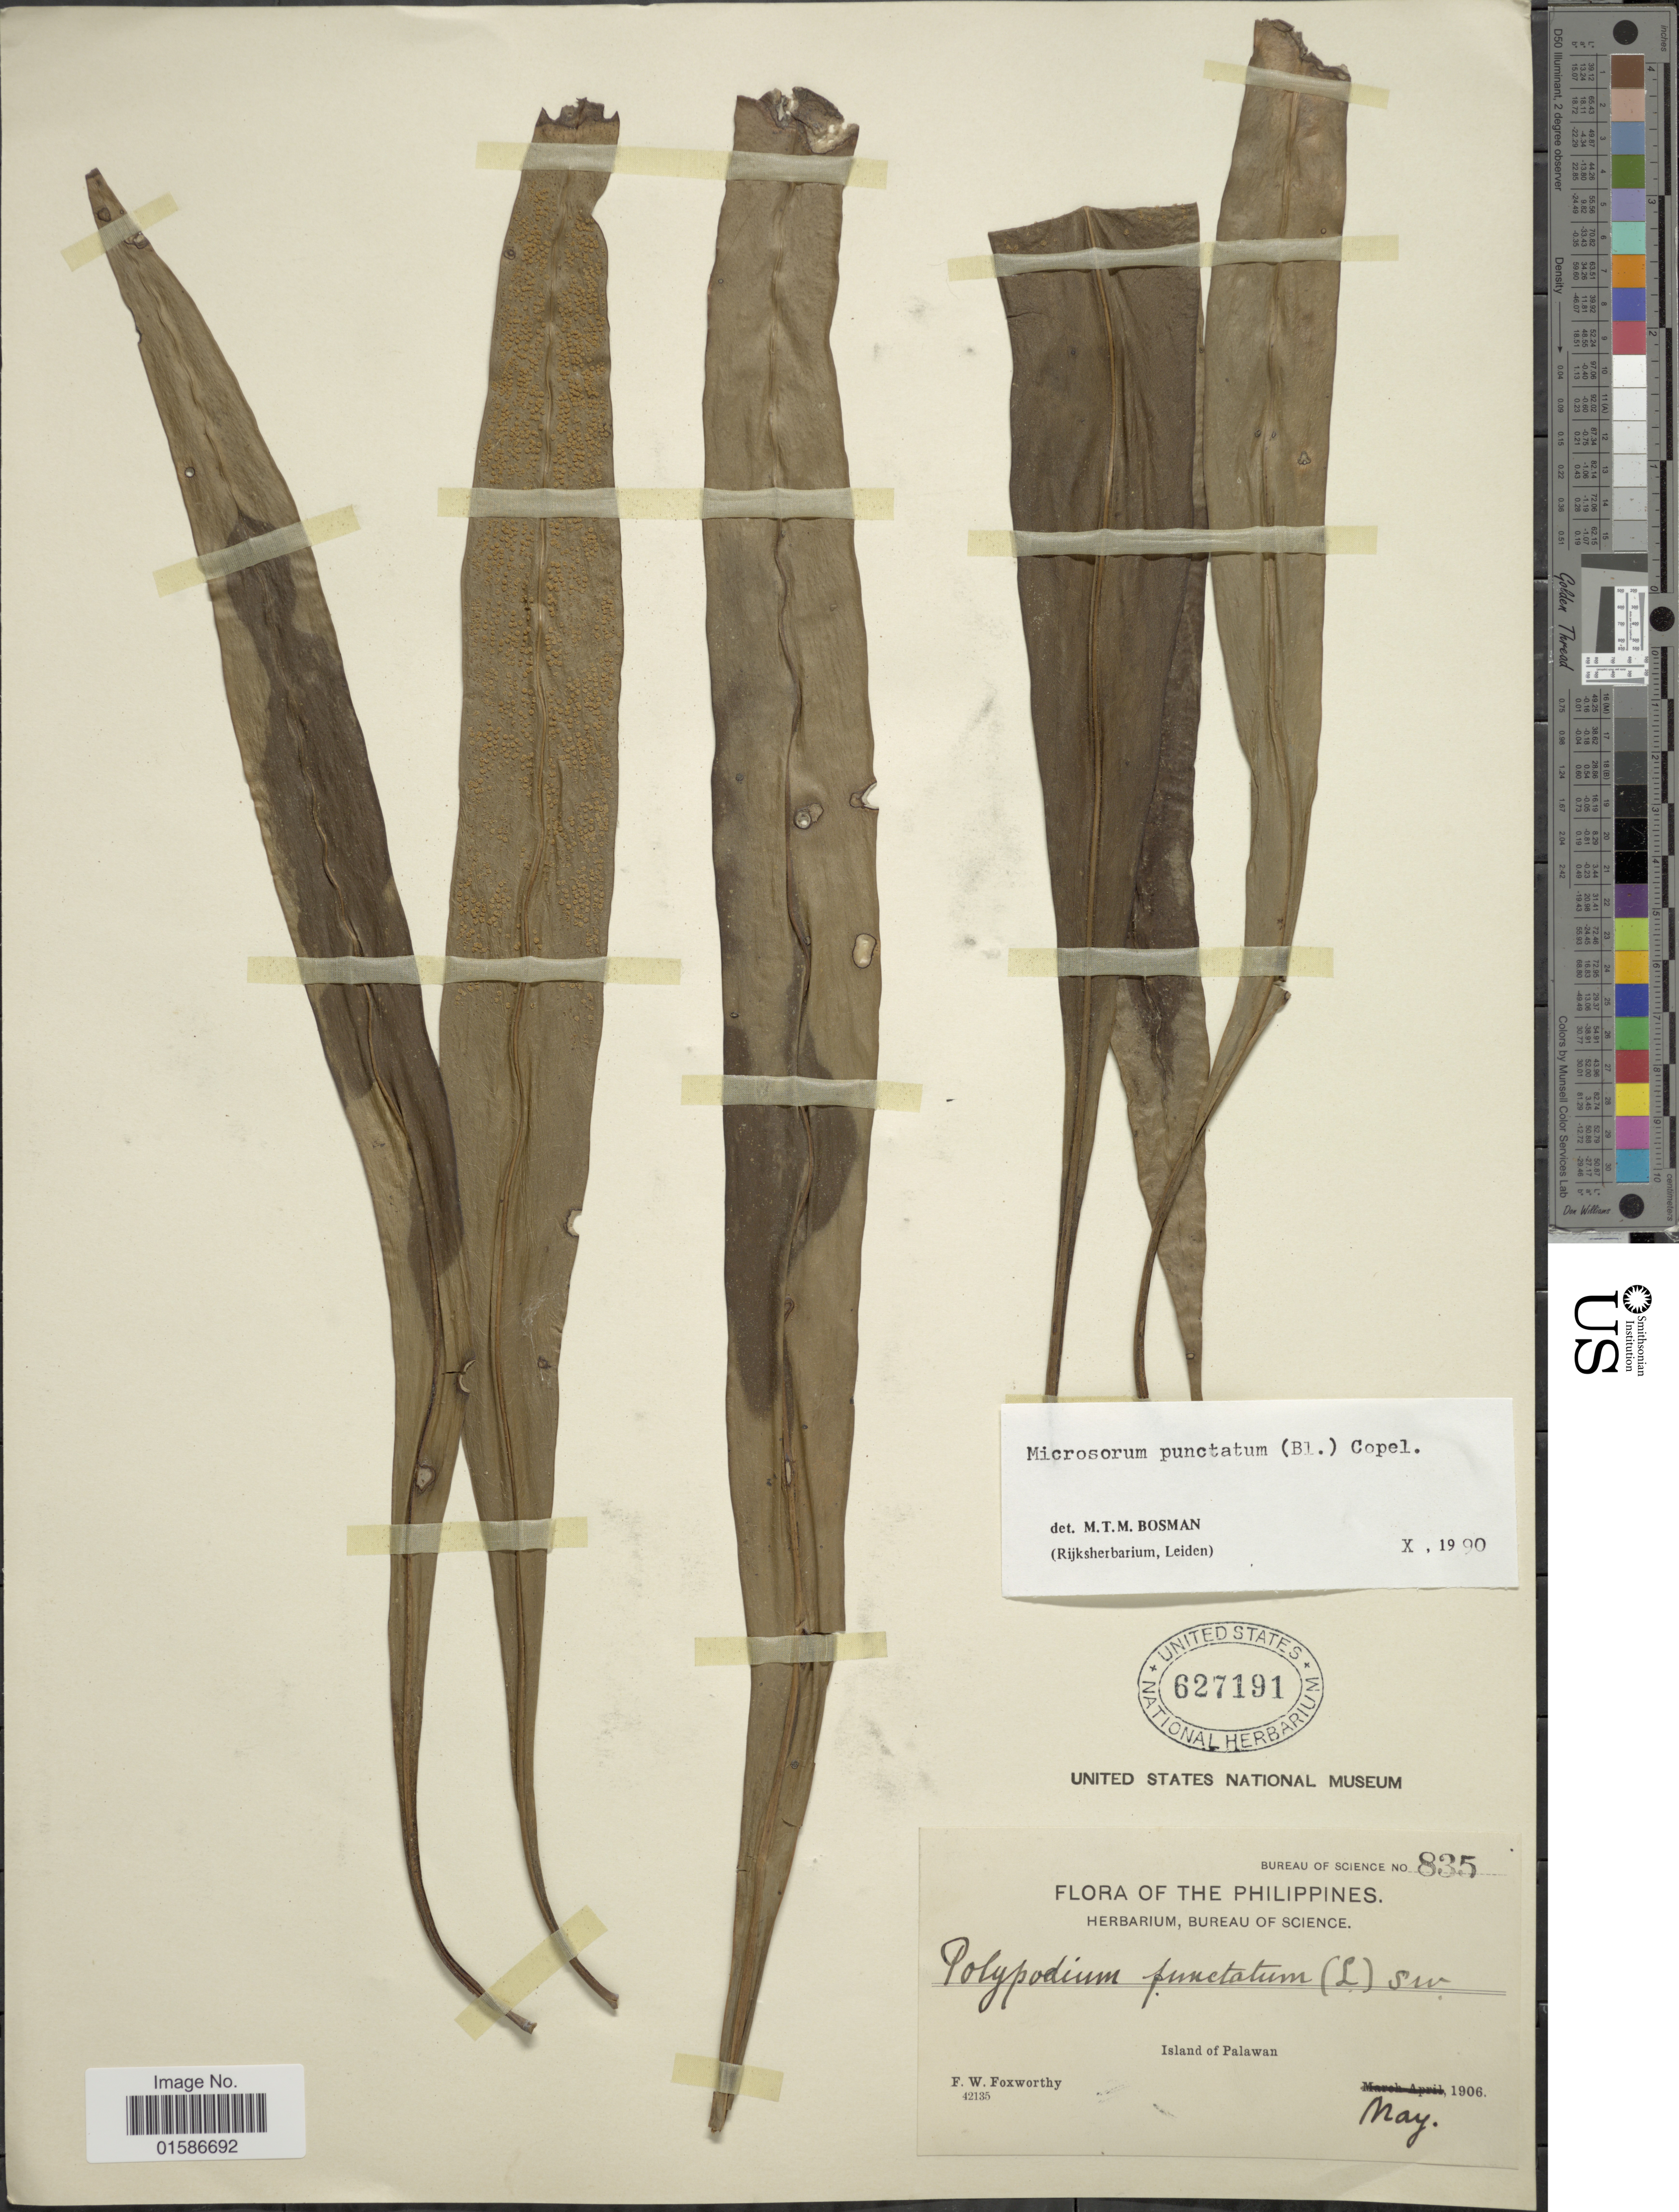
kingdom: Plantae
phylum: Tracheophyta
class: Polypodiopsida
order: Polypodiales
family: Polypodiaceae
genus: Microsorum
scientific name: Microsorum punctatum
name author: (L.) Copel.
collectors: F. W. Foxworthy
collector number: Bureau of Science 835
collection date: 1906-05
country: Philippines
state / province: Mimaropa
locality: Island of Palawan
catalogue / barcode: US 627191